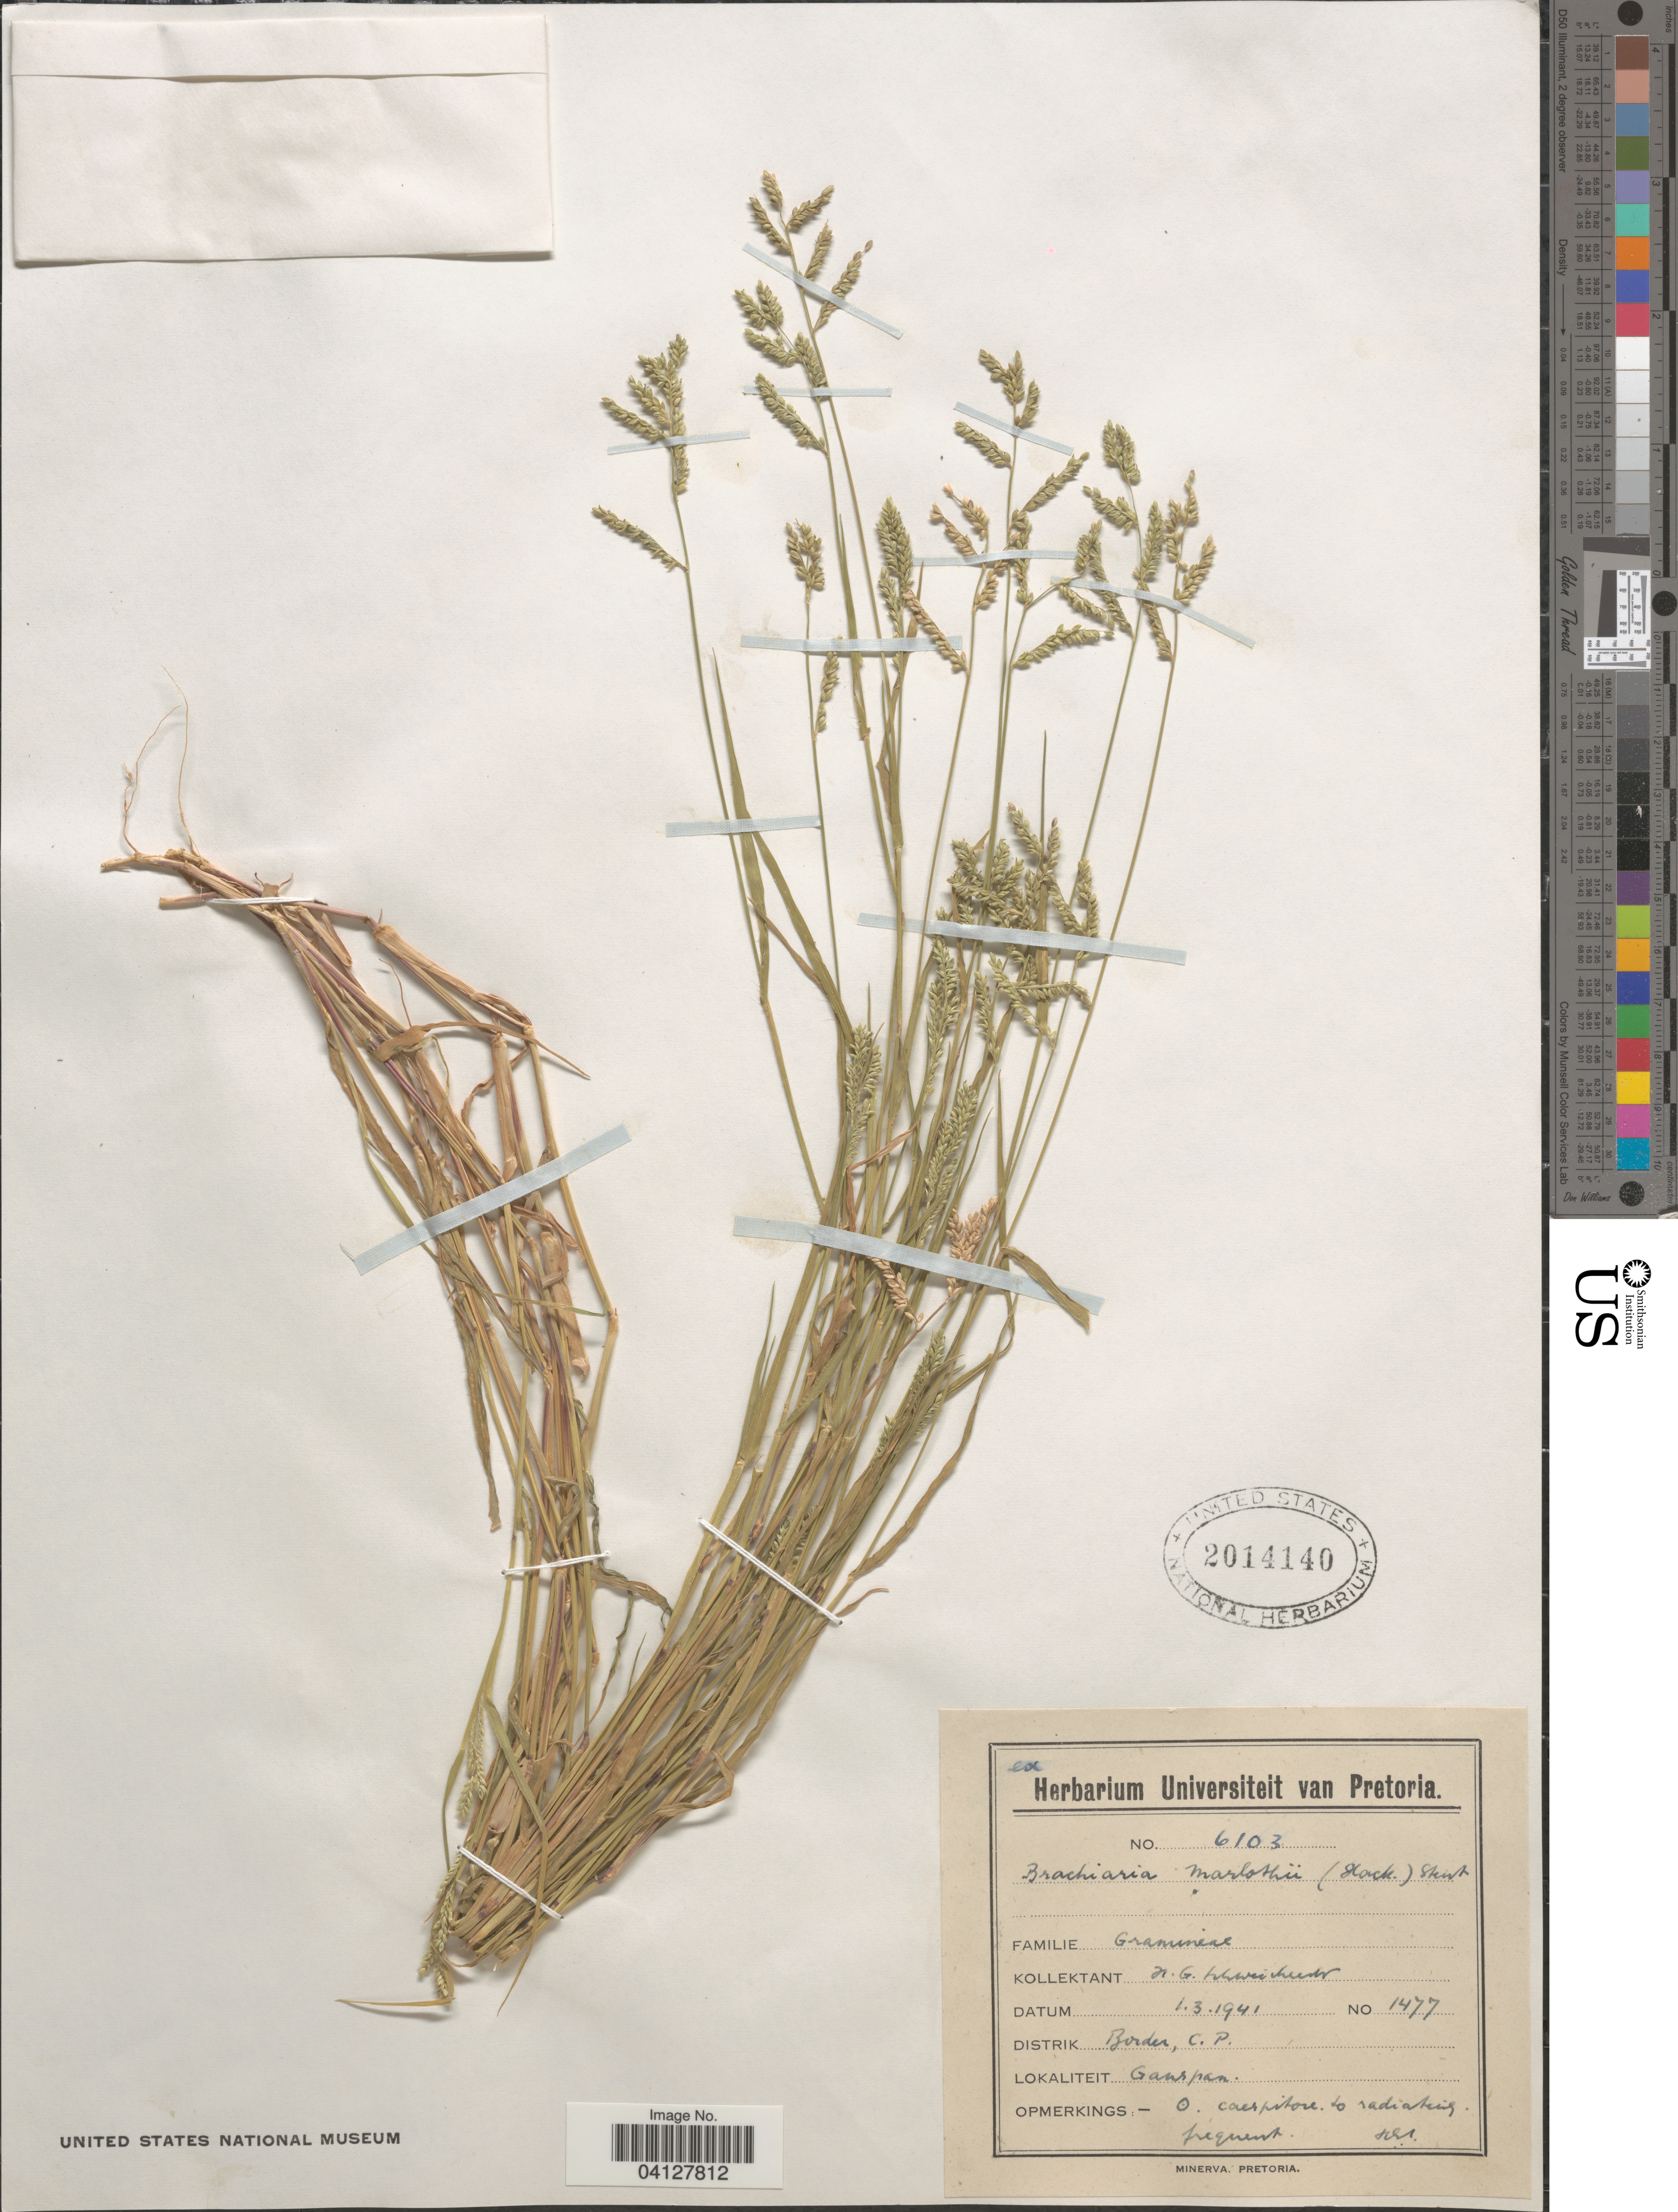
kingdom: Plantae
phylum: Tracheophyta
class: Liliopsida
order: Poales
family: Poaceae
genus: Brachiaria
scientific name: Brachiaria marlothii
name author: (Hack.) Stent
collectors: H. Schweickerdt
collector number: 1477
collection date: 1941-03-01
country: South Africa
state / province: North West / Northern Cape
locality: Distrik Border. Ganspan.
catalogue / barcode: US 2014140